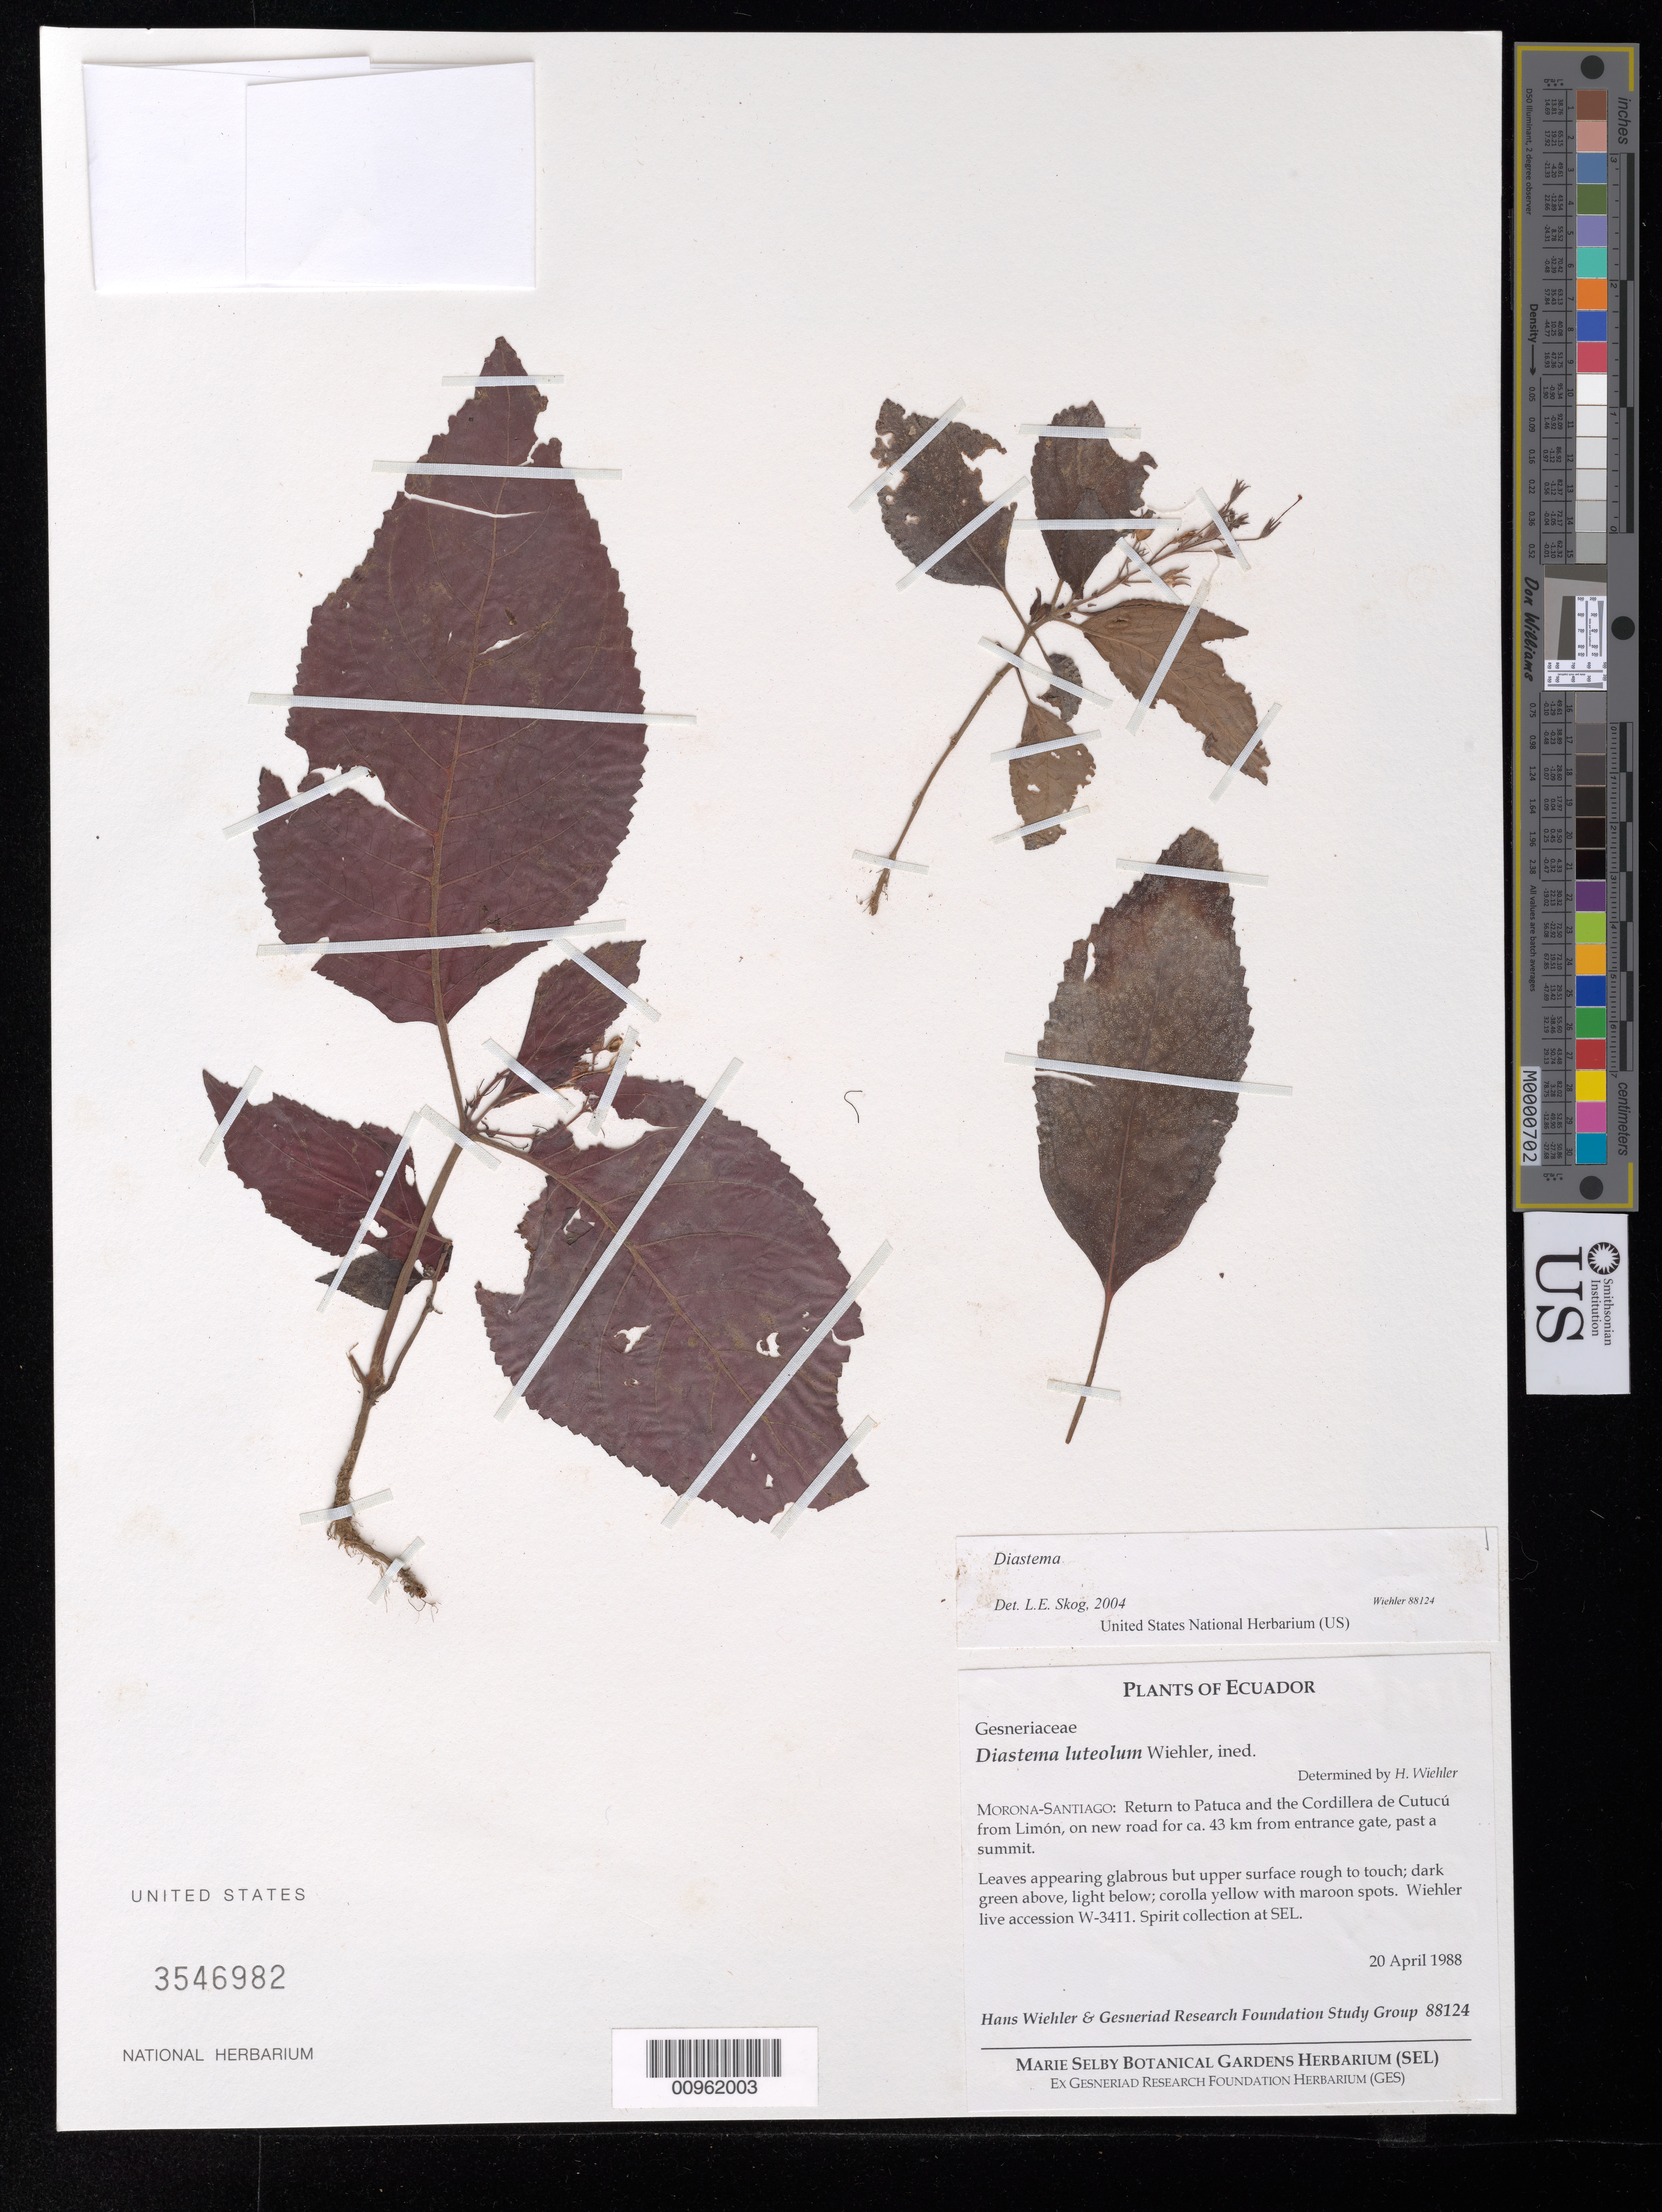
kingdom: Plantae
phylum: Tracheophyta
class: Magnoliopsida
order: Lamiales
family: Gesneriaceae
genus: Diastema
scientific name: Diastema sp.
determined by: Skog, Laurence E.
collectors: H. J. Wiehler & GRF Study Group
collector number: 88124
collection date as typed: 20 Apr 1988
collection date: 1988-04-20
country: Ecuador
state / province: Morona-Santiago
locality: Morona-Santiago: return to Patuca and the Cordillera de Cutucú from Limón, on new road for ca. 43 km from entrance gate, past a summit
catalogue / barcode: US 3546982